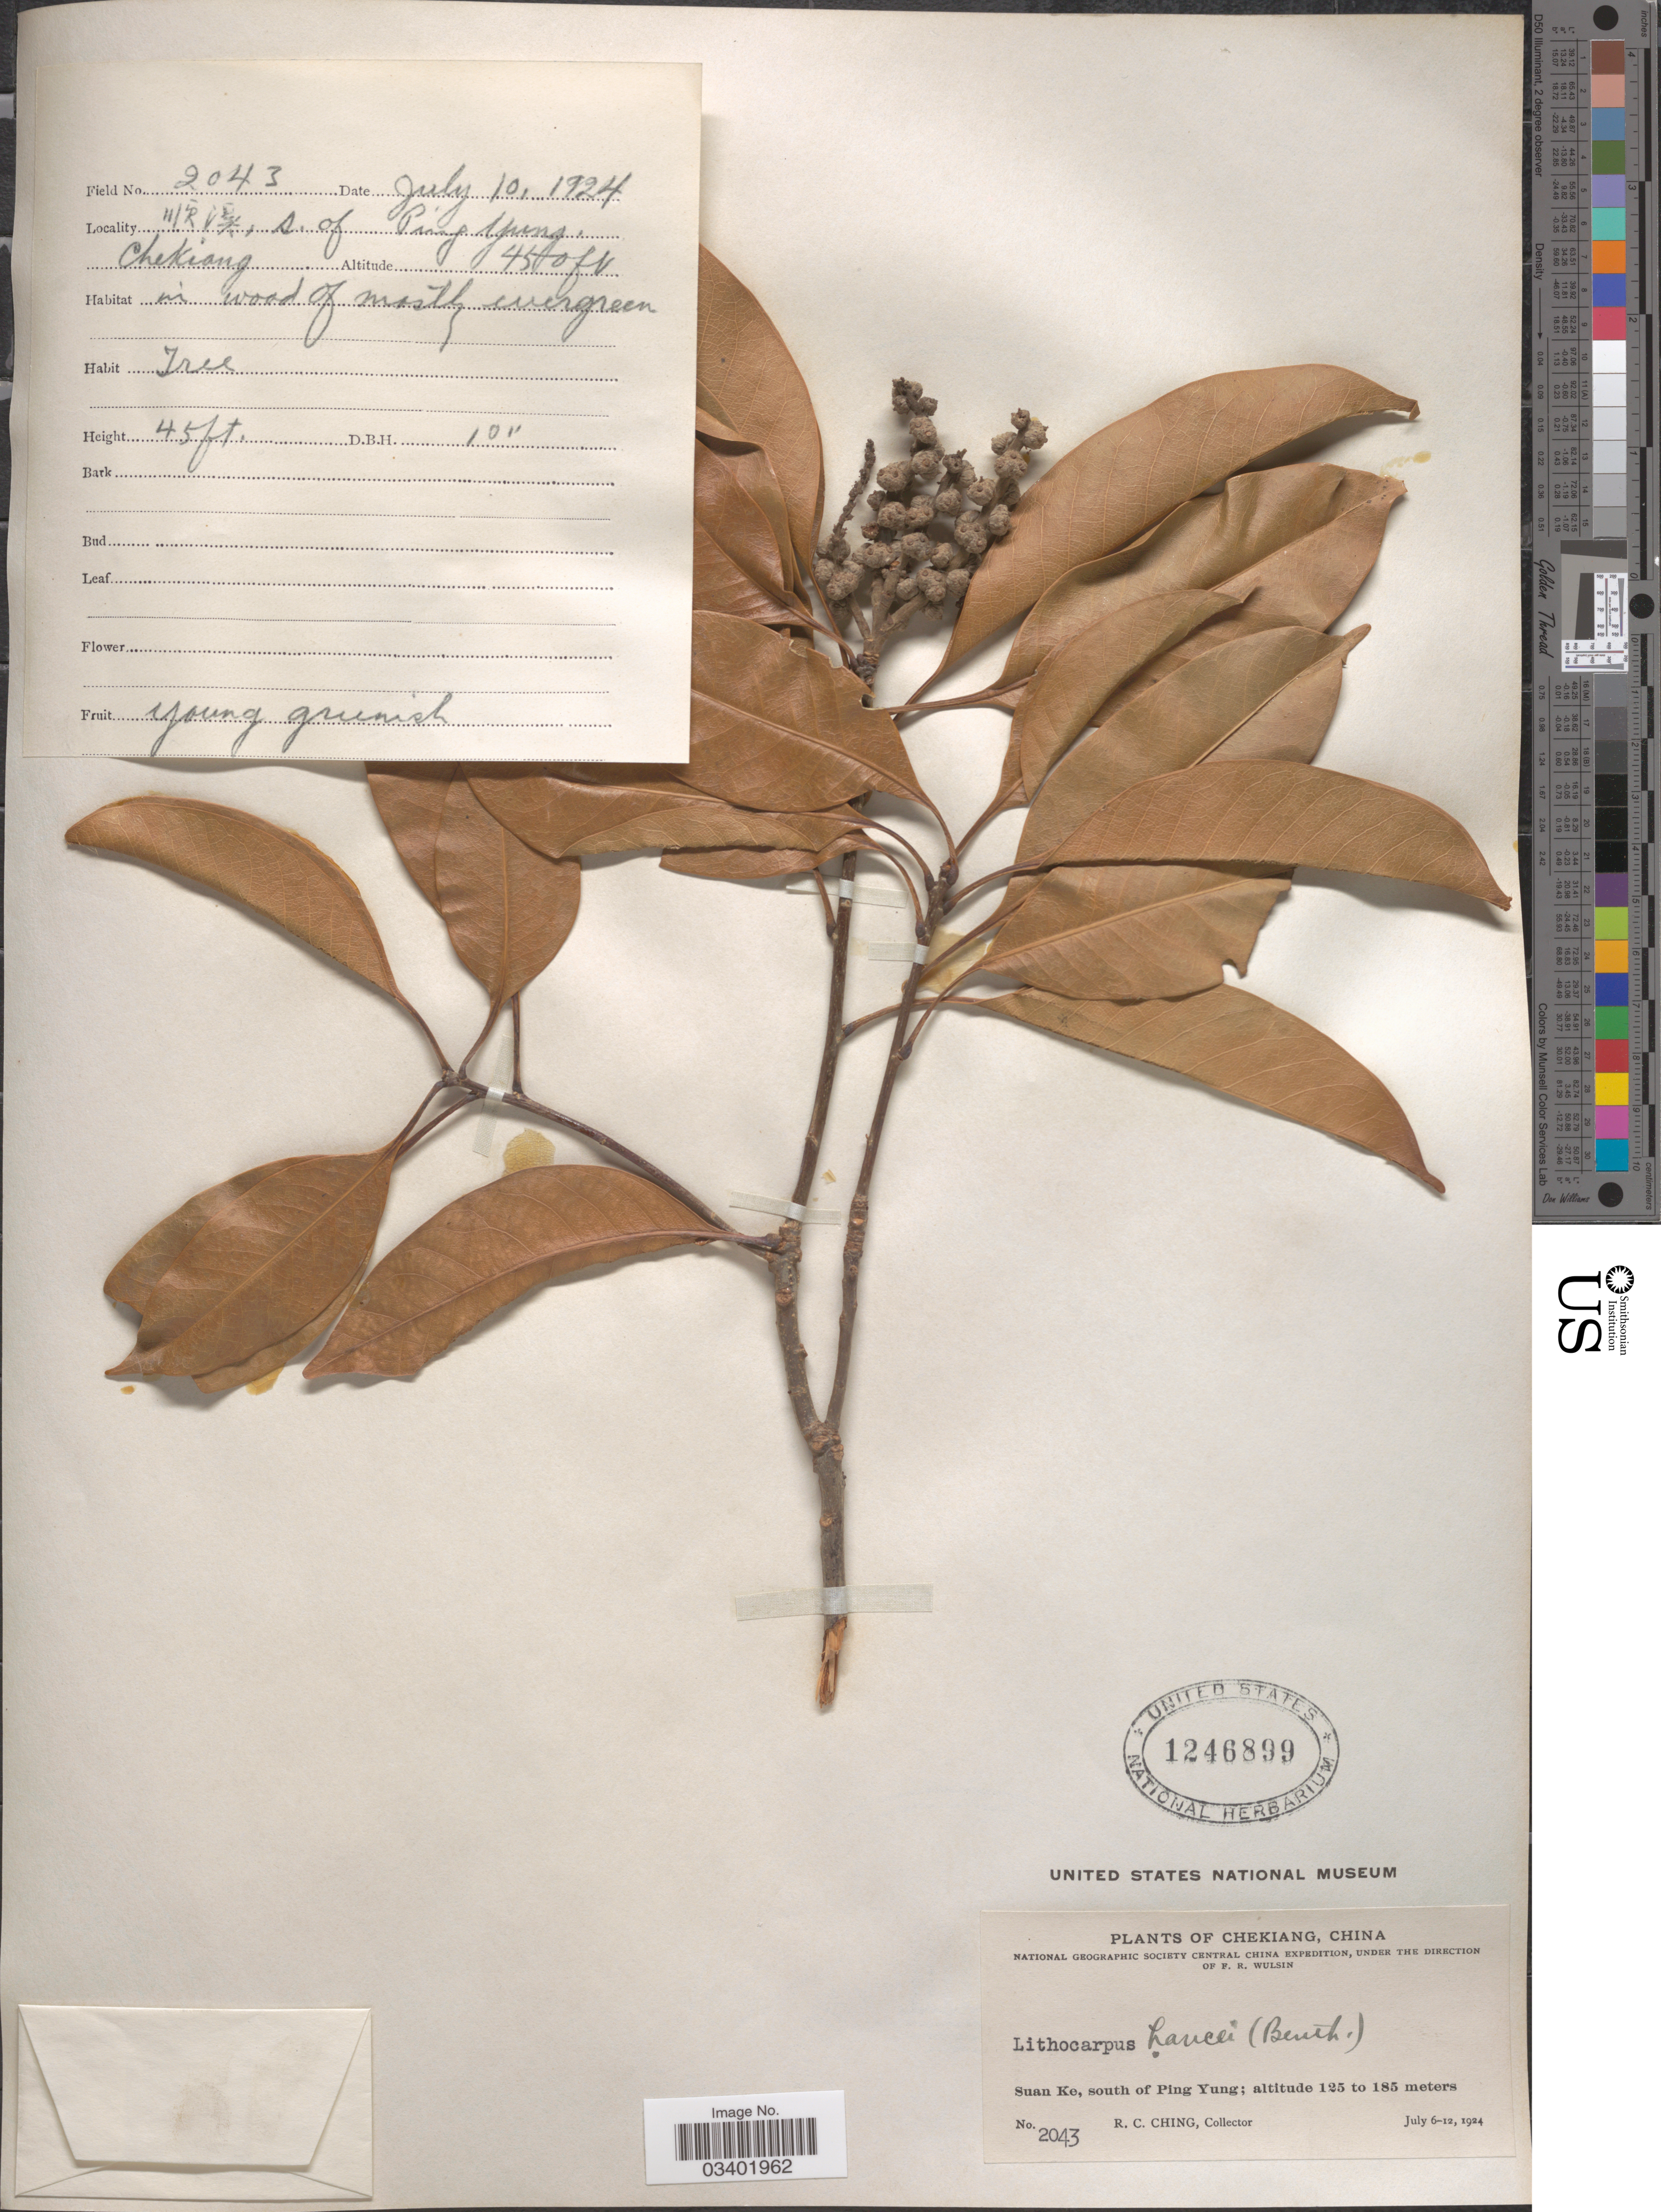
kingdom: Plantae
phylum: Tracheophyta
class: Magnoliopsida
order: Fagales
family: Fagaceae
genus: Lithocarpus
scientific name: Lithocarpus hancei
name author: (Benth.) Rehder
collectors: R. C. Ching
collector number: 2043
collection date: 1924-07-10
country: China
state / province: Zhejiang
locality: Chekiang. Suan Ke, south of Ping Yung. X.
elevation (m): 1372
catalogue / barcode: US 1246899